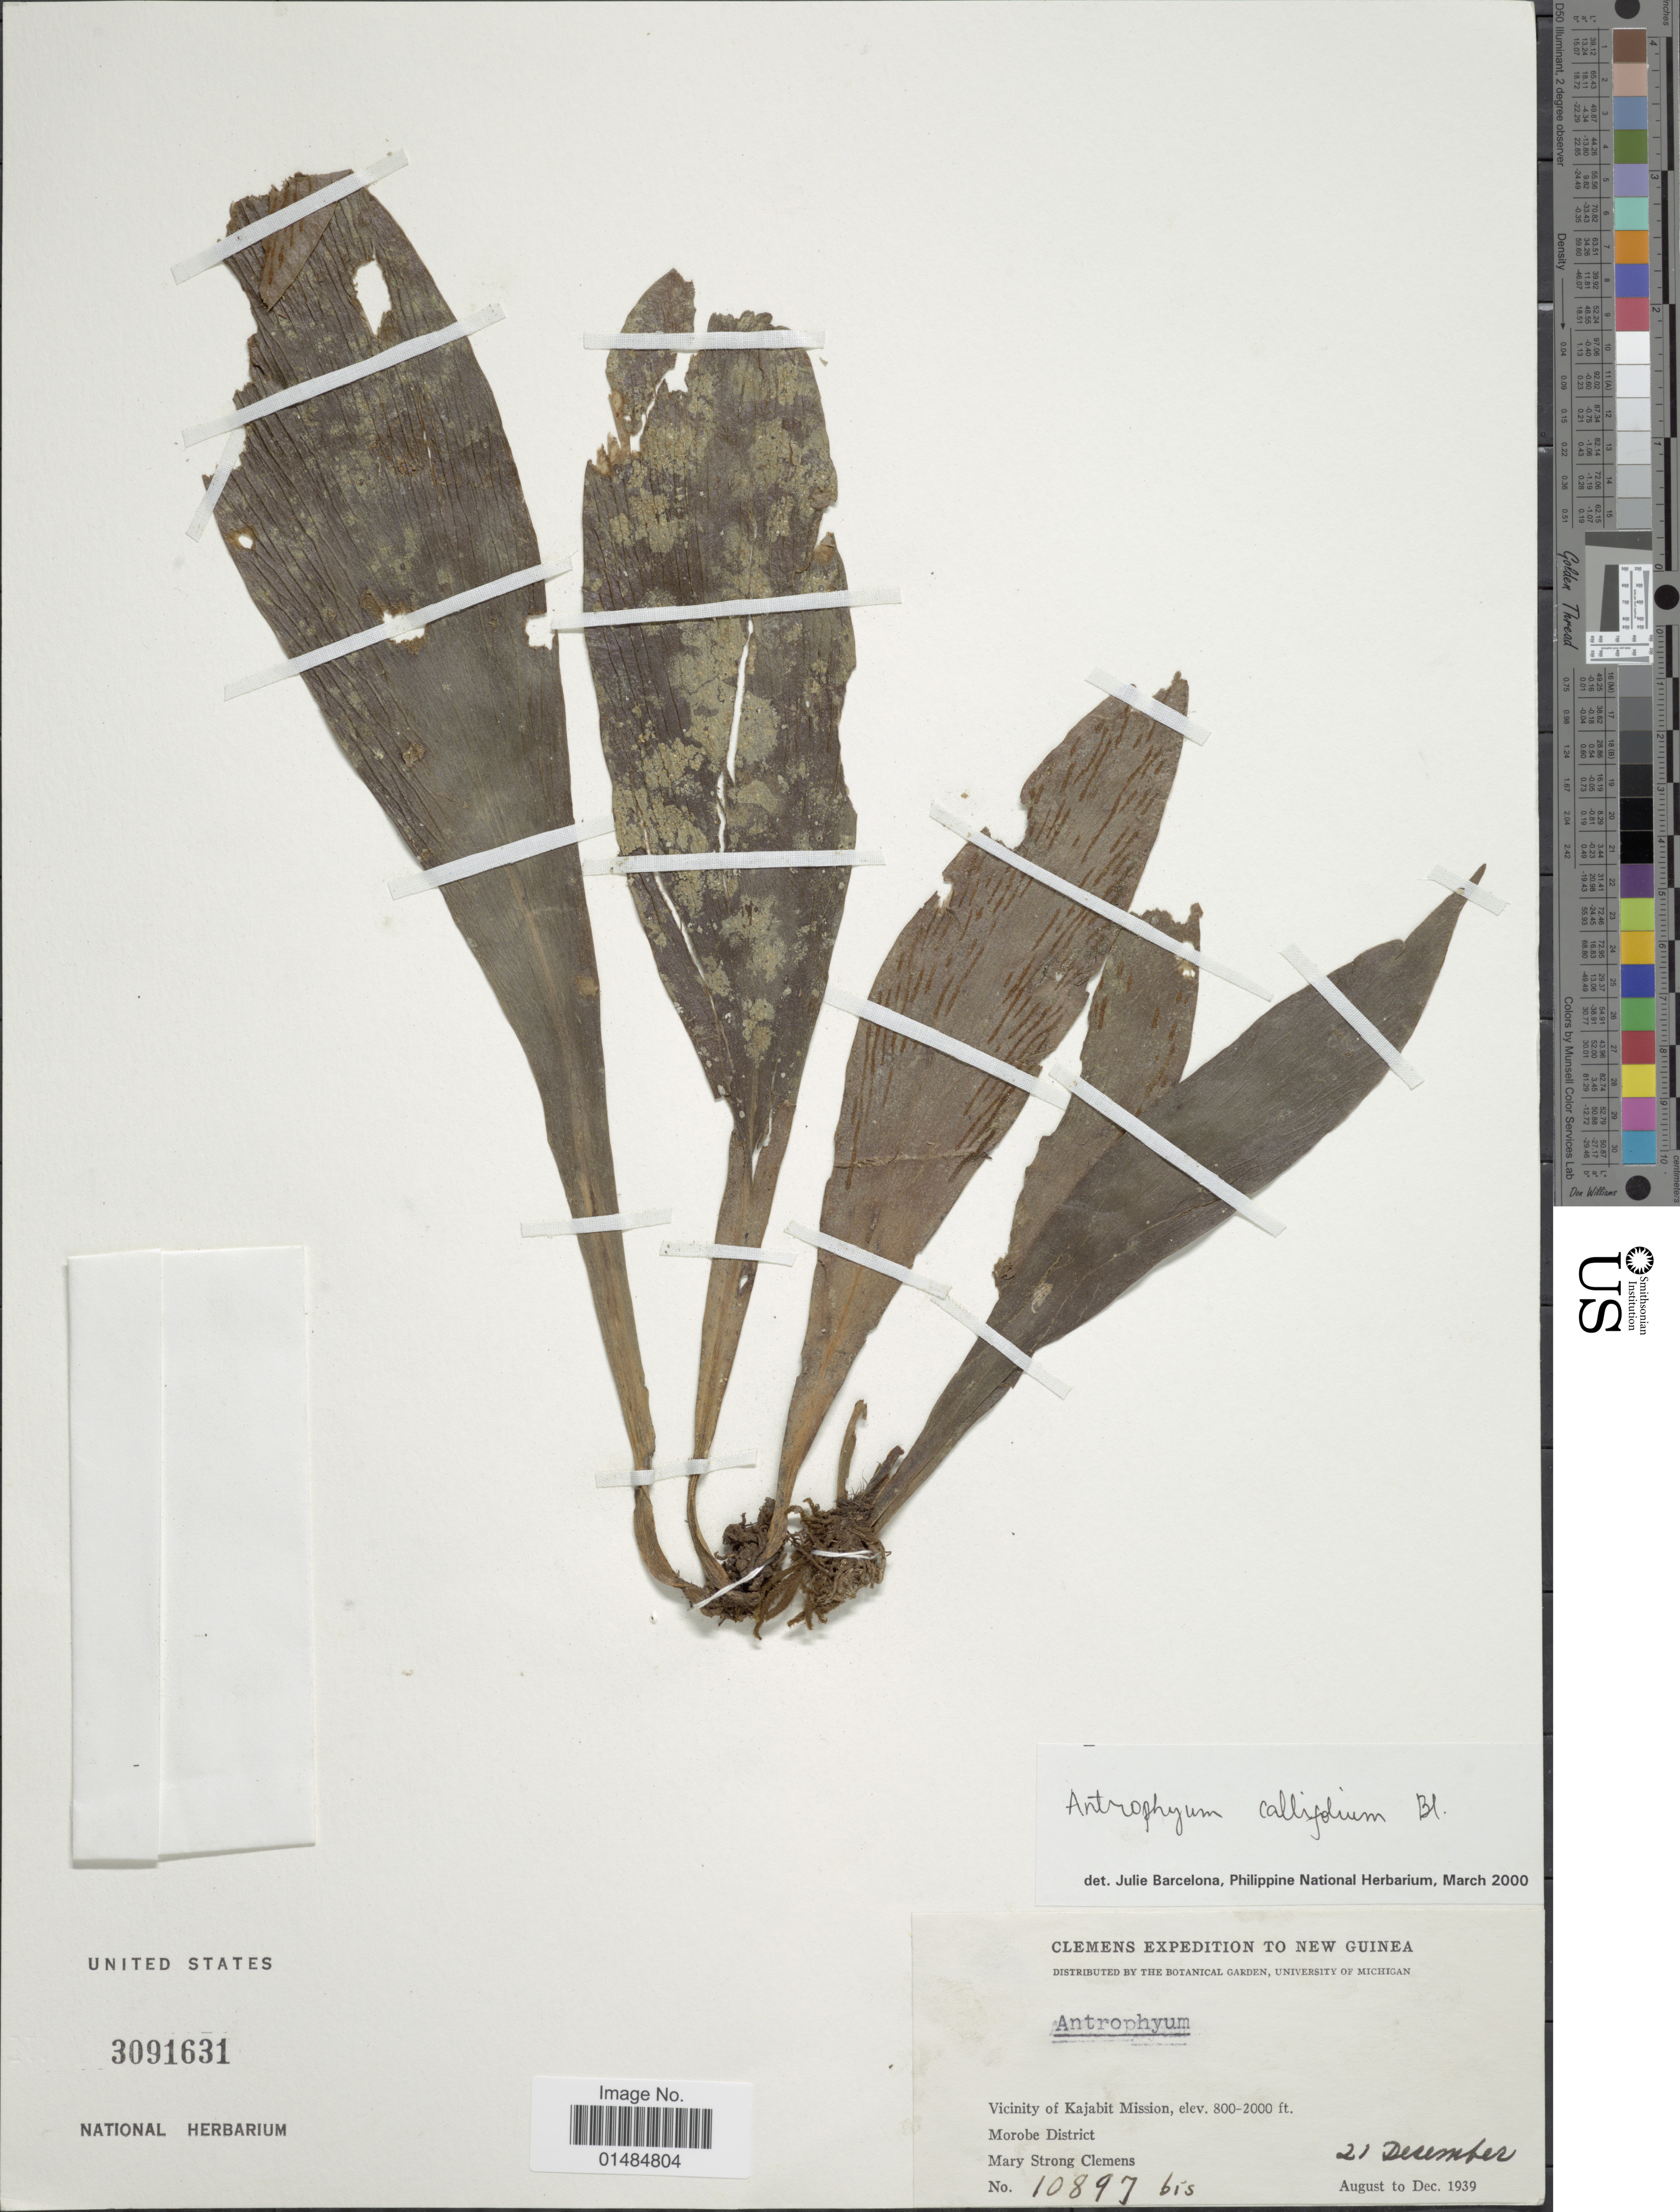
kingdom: Plantae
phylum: Tracheophyta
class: Polypodiopsida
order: Polypodiales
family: Pteridaceae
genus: Antrophyum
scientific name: Antrophyum callifolium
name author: Blume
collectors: M. S. Clemens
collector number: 10897 bis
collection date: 1939-12-21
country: Papua New Guinea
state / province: Morobe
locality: New Guinea, Vicinity of Kajabit Mission, Morobe District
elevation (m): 244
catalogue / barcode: US 3091631